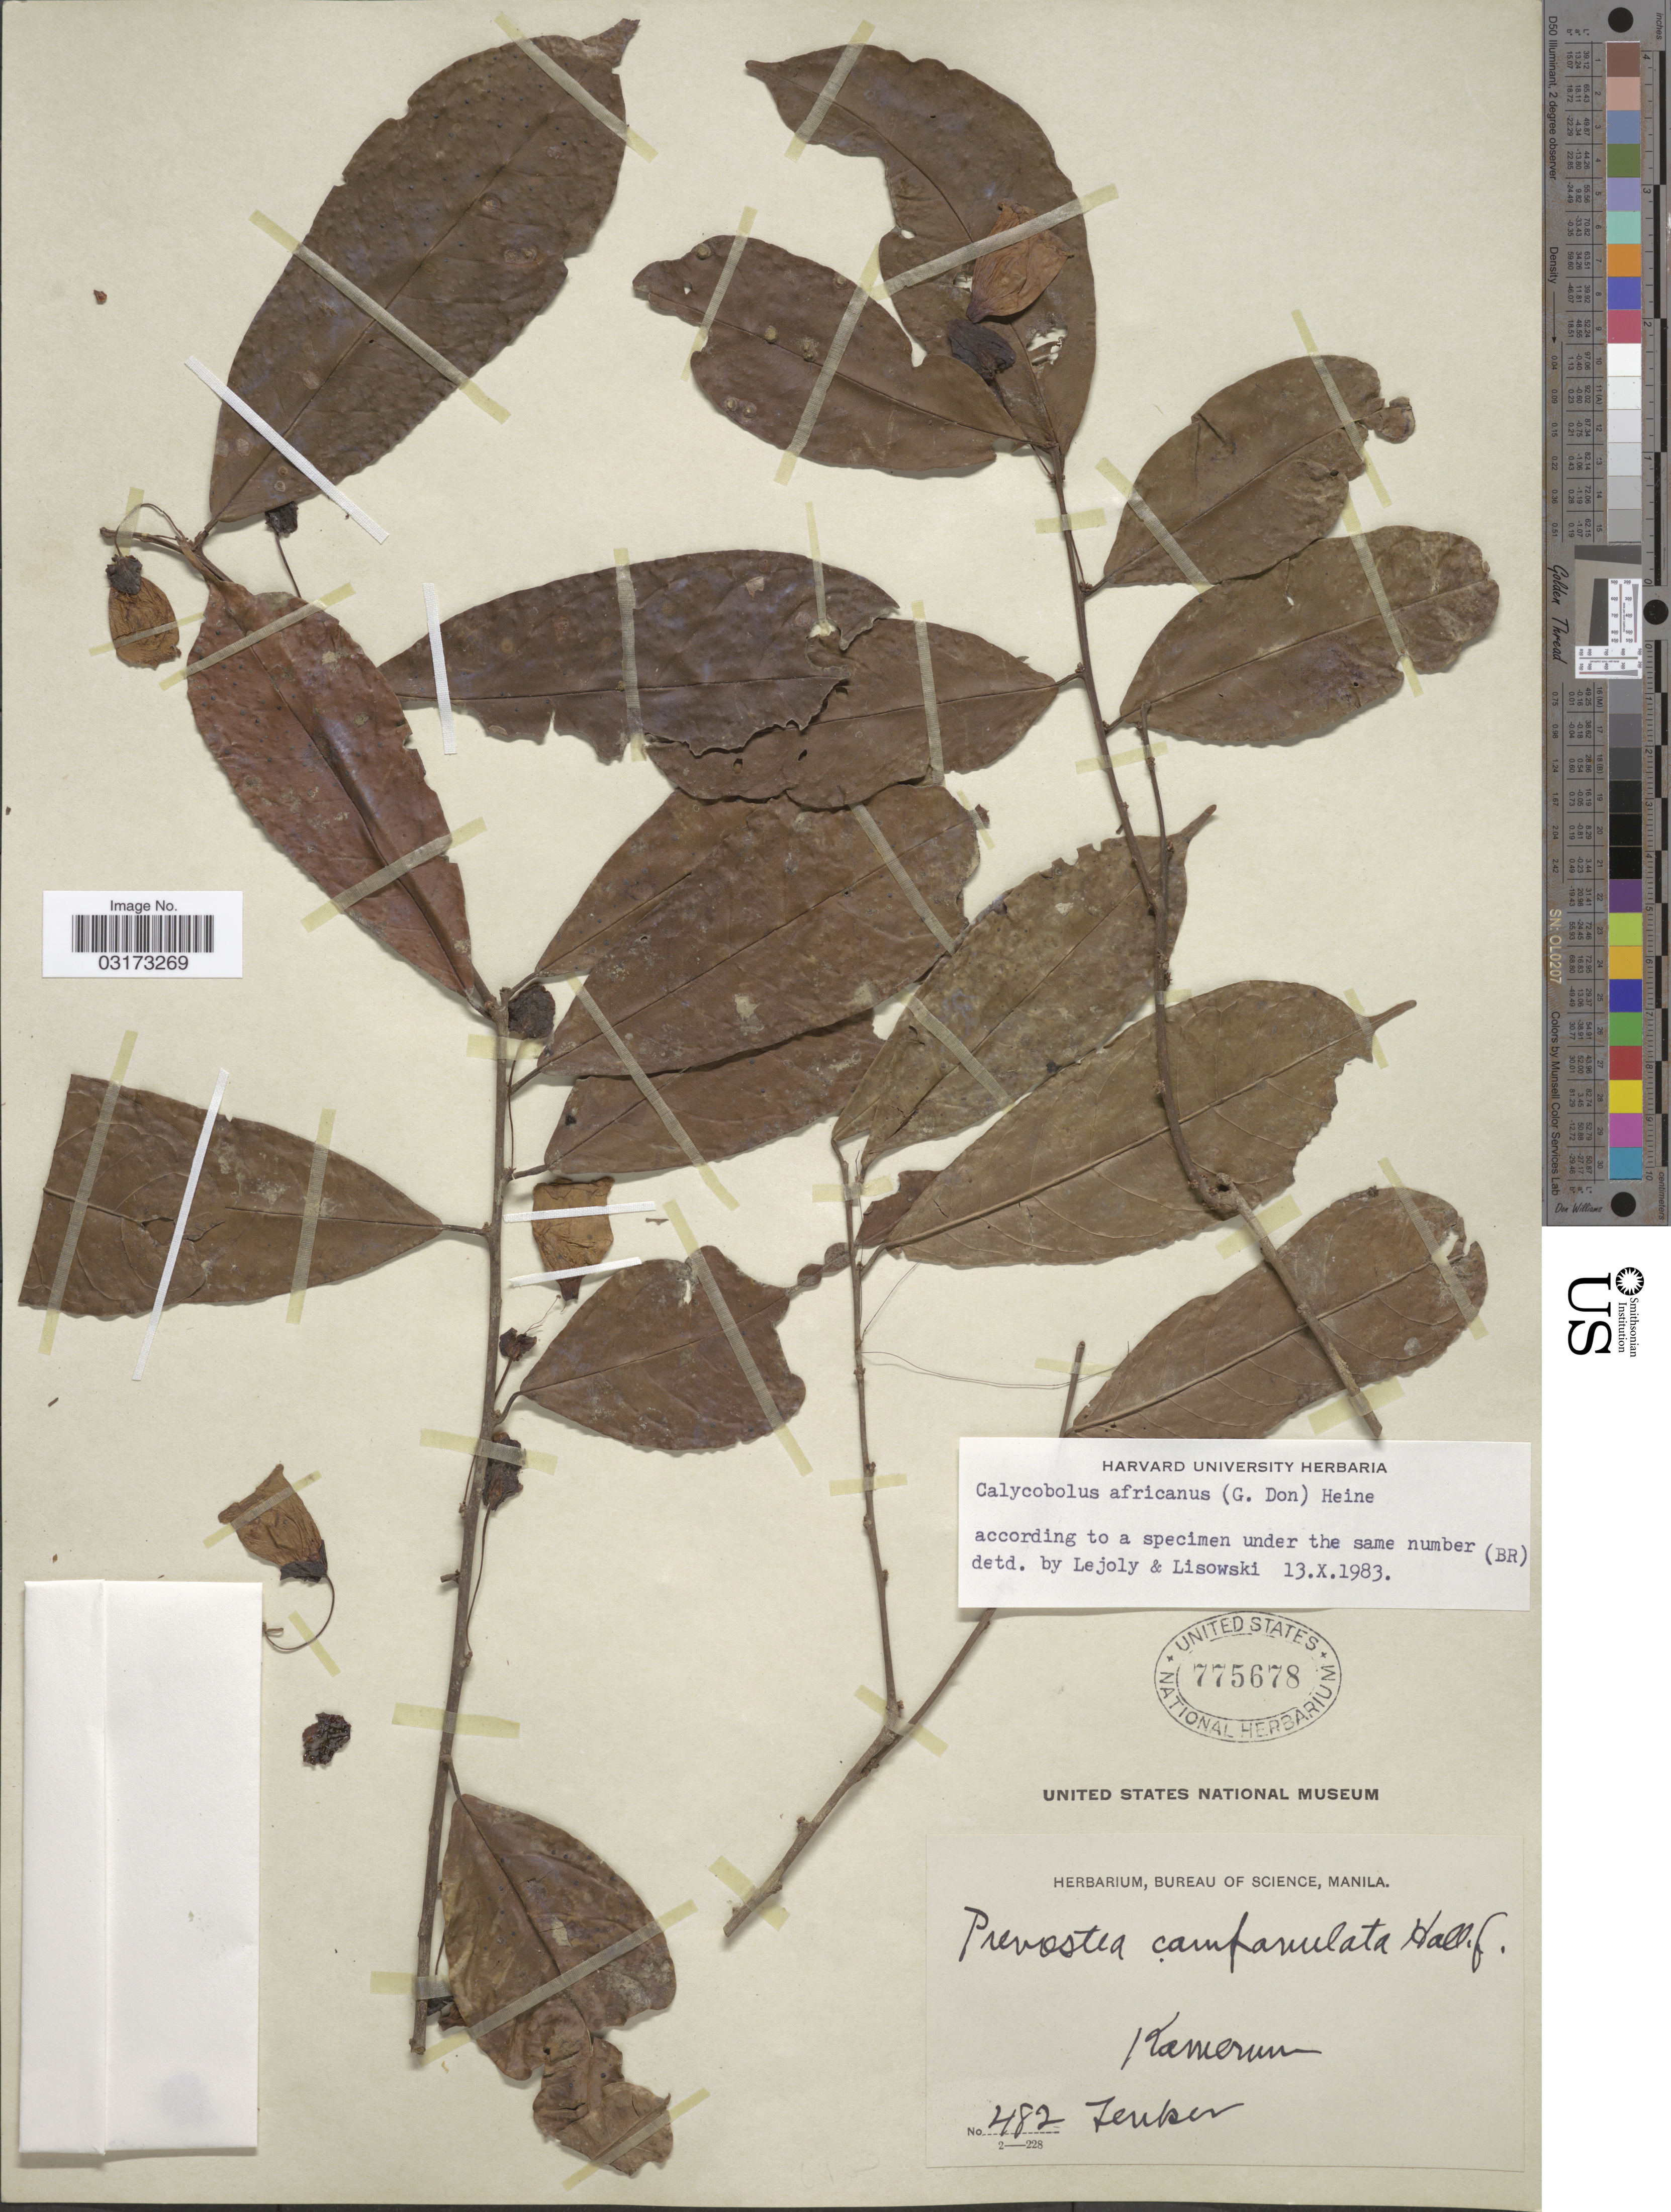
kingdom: Plantae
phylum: Tracheophyta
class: Magnoliopsida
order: Solanales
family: Convolvulaceae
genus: Calycobolus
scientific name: Calycobolus africanus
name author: (G. Don) Heine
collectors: Zenker, --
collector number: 482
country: Cameroon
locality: Kamerun.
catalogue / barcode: US 775678